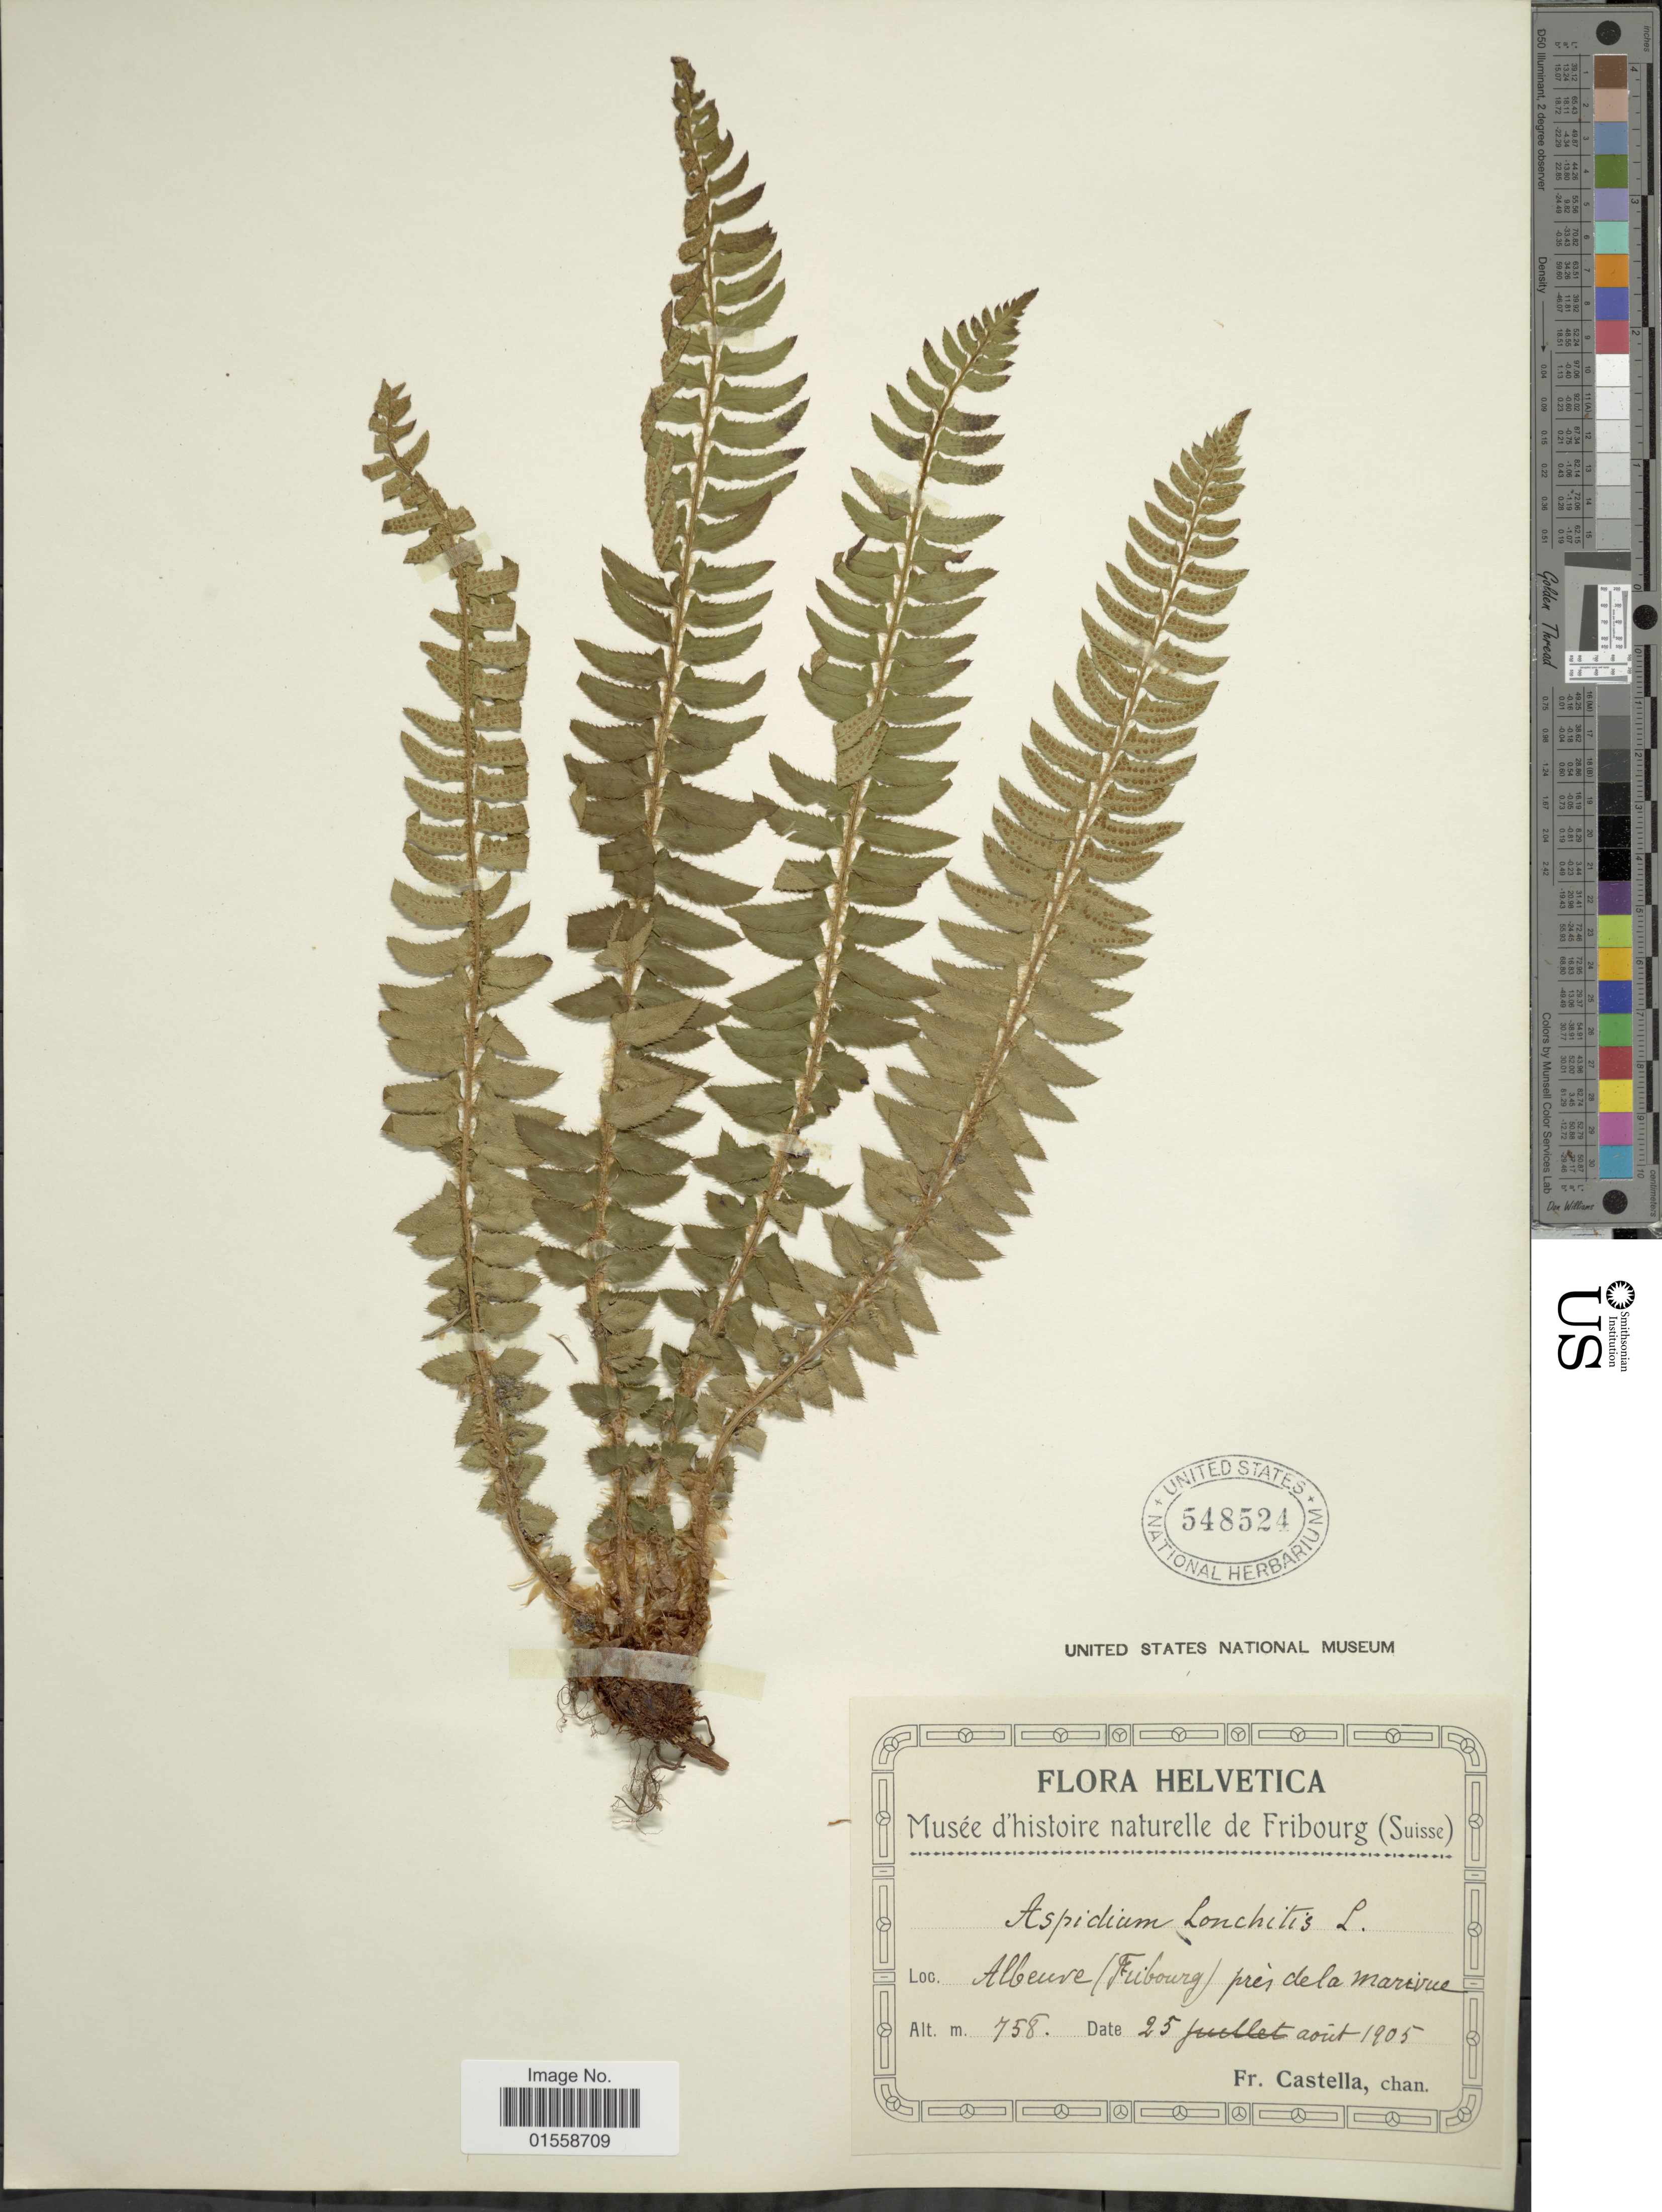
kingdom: Plantae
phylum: Tracheophyta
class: Polypodiopsida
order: Polypodiales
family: Dryopteridaceae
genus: Polystichum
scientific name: Polystichum lonchitis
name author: (Roth) L.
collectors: Fr. Castella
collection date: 1905-08-25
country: Switzerland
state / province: Fribourg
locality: Albeure (Fribourg) pres dela marivue, Helvetica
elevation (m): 758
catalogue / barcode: US 548524